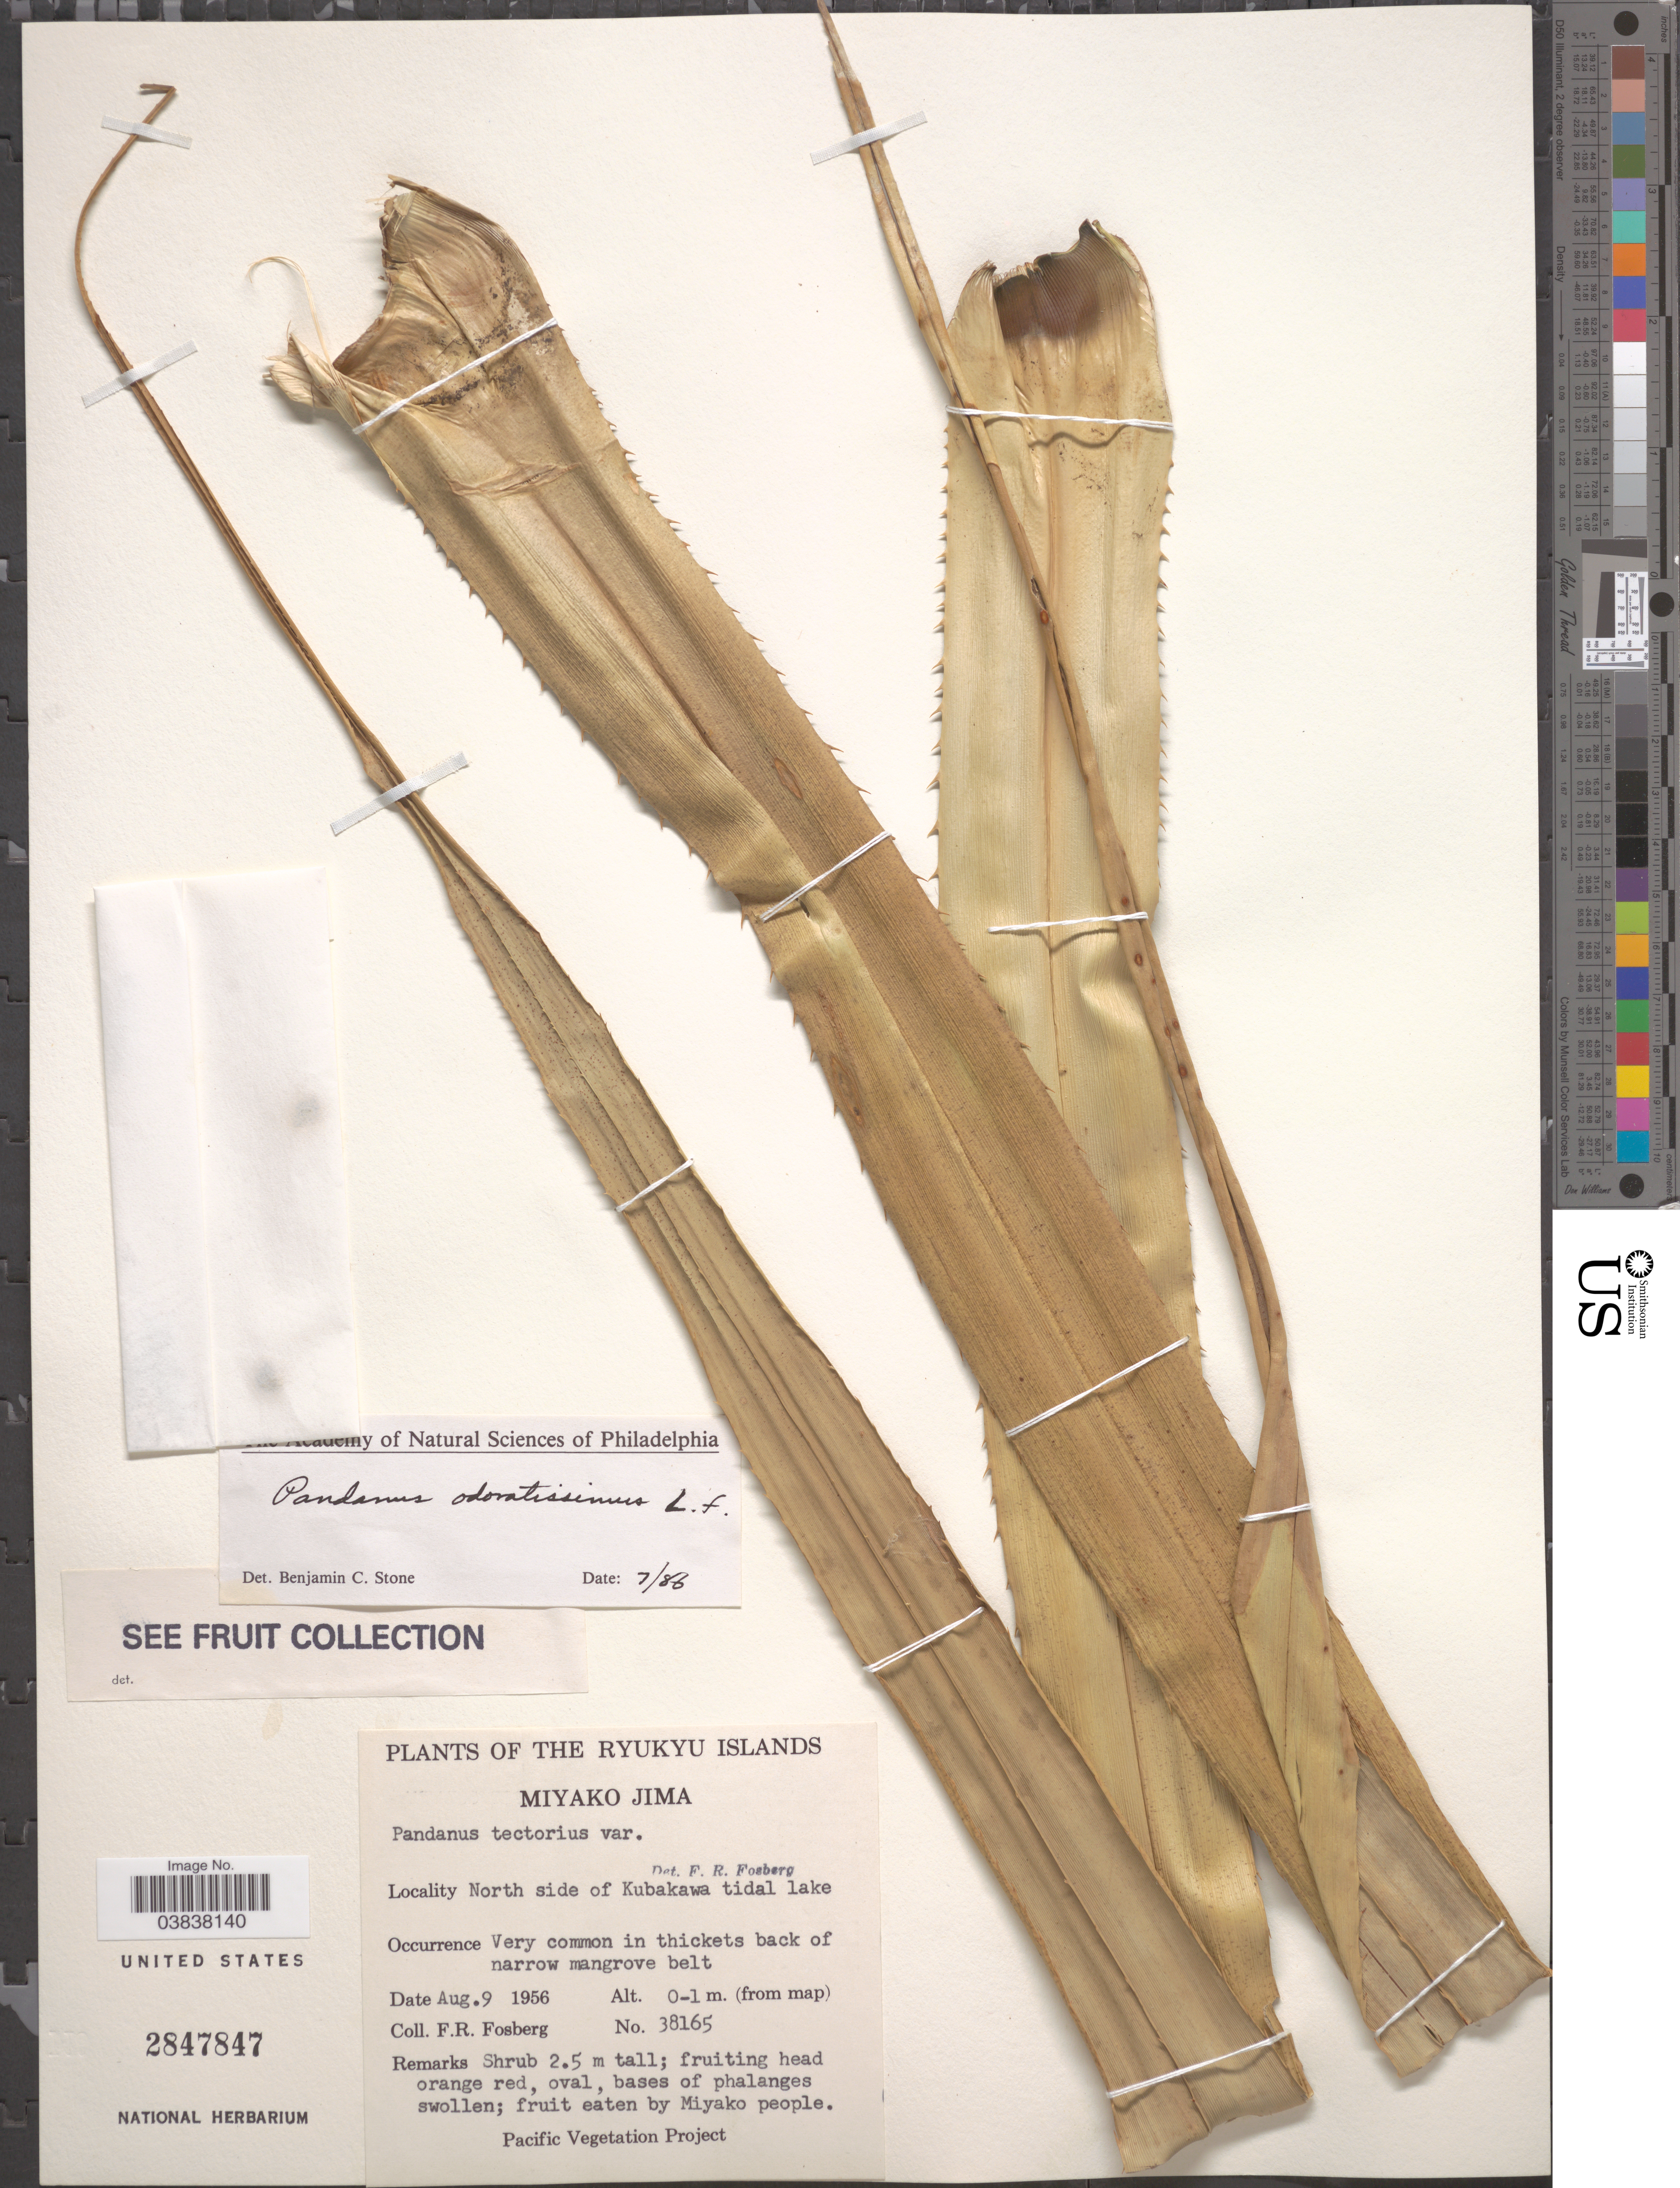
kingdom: Plantae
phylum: Tracheophyta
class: Liliopsida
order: Pandanales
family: Pandanaceae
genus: Pandanus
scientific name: Pandanus odoratissimus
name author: L. f.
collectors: F. R. Fosberg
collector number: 38165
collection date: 1956-08-09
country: Japan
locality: The Ryukyu Islands. Miyako Jima. North side of Kubakawa tidal lake. In thickets.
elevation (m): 0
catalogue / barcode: US 2847847